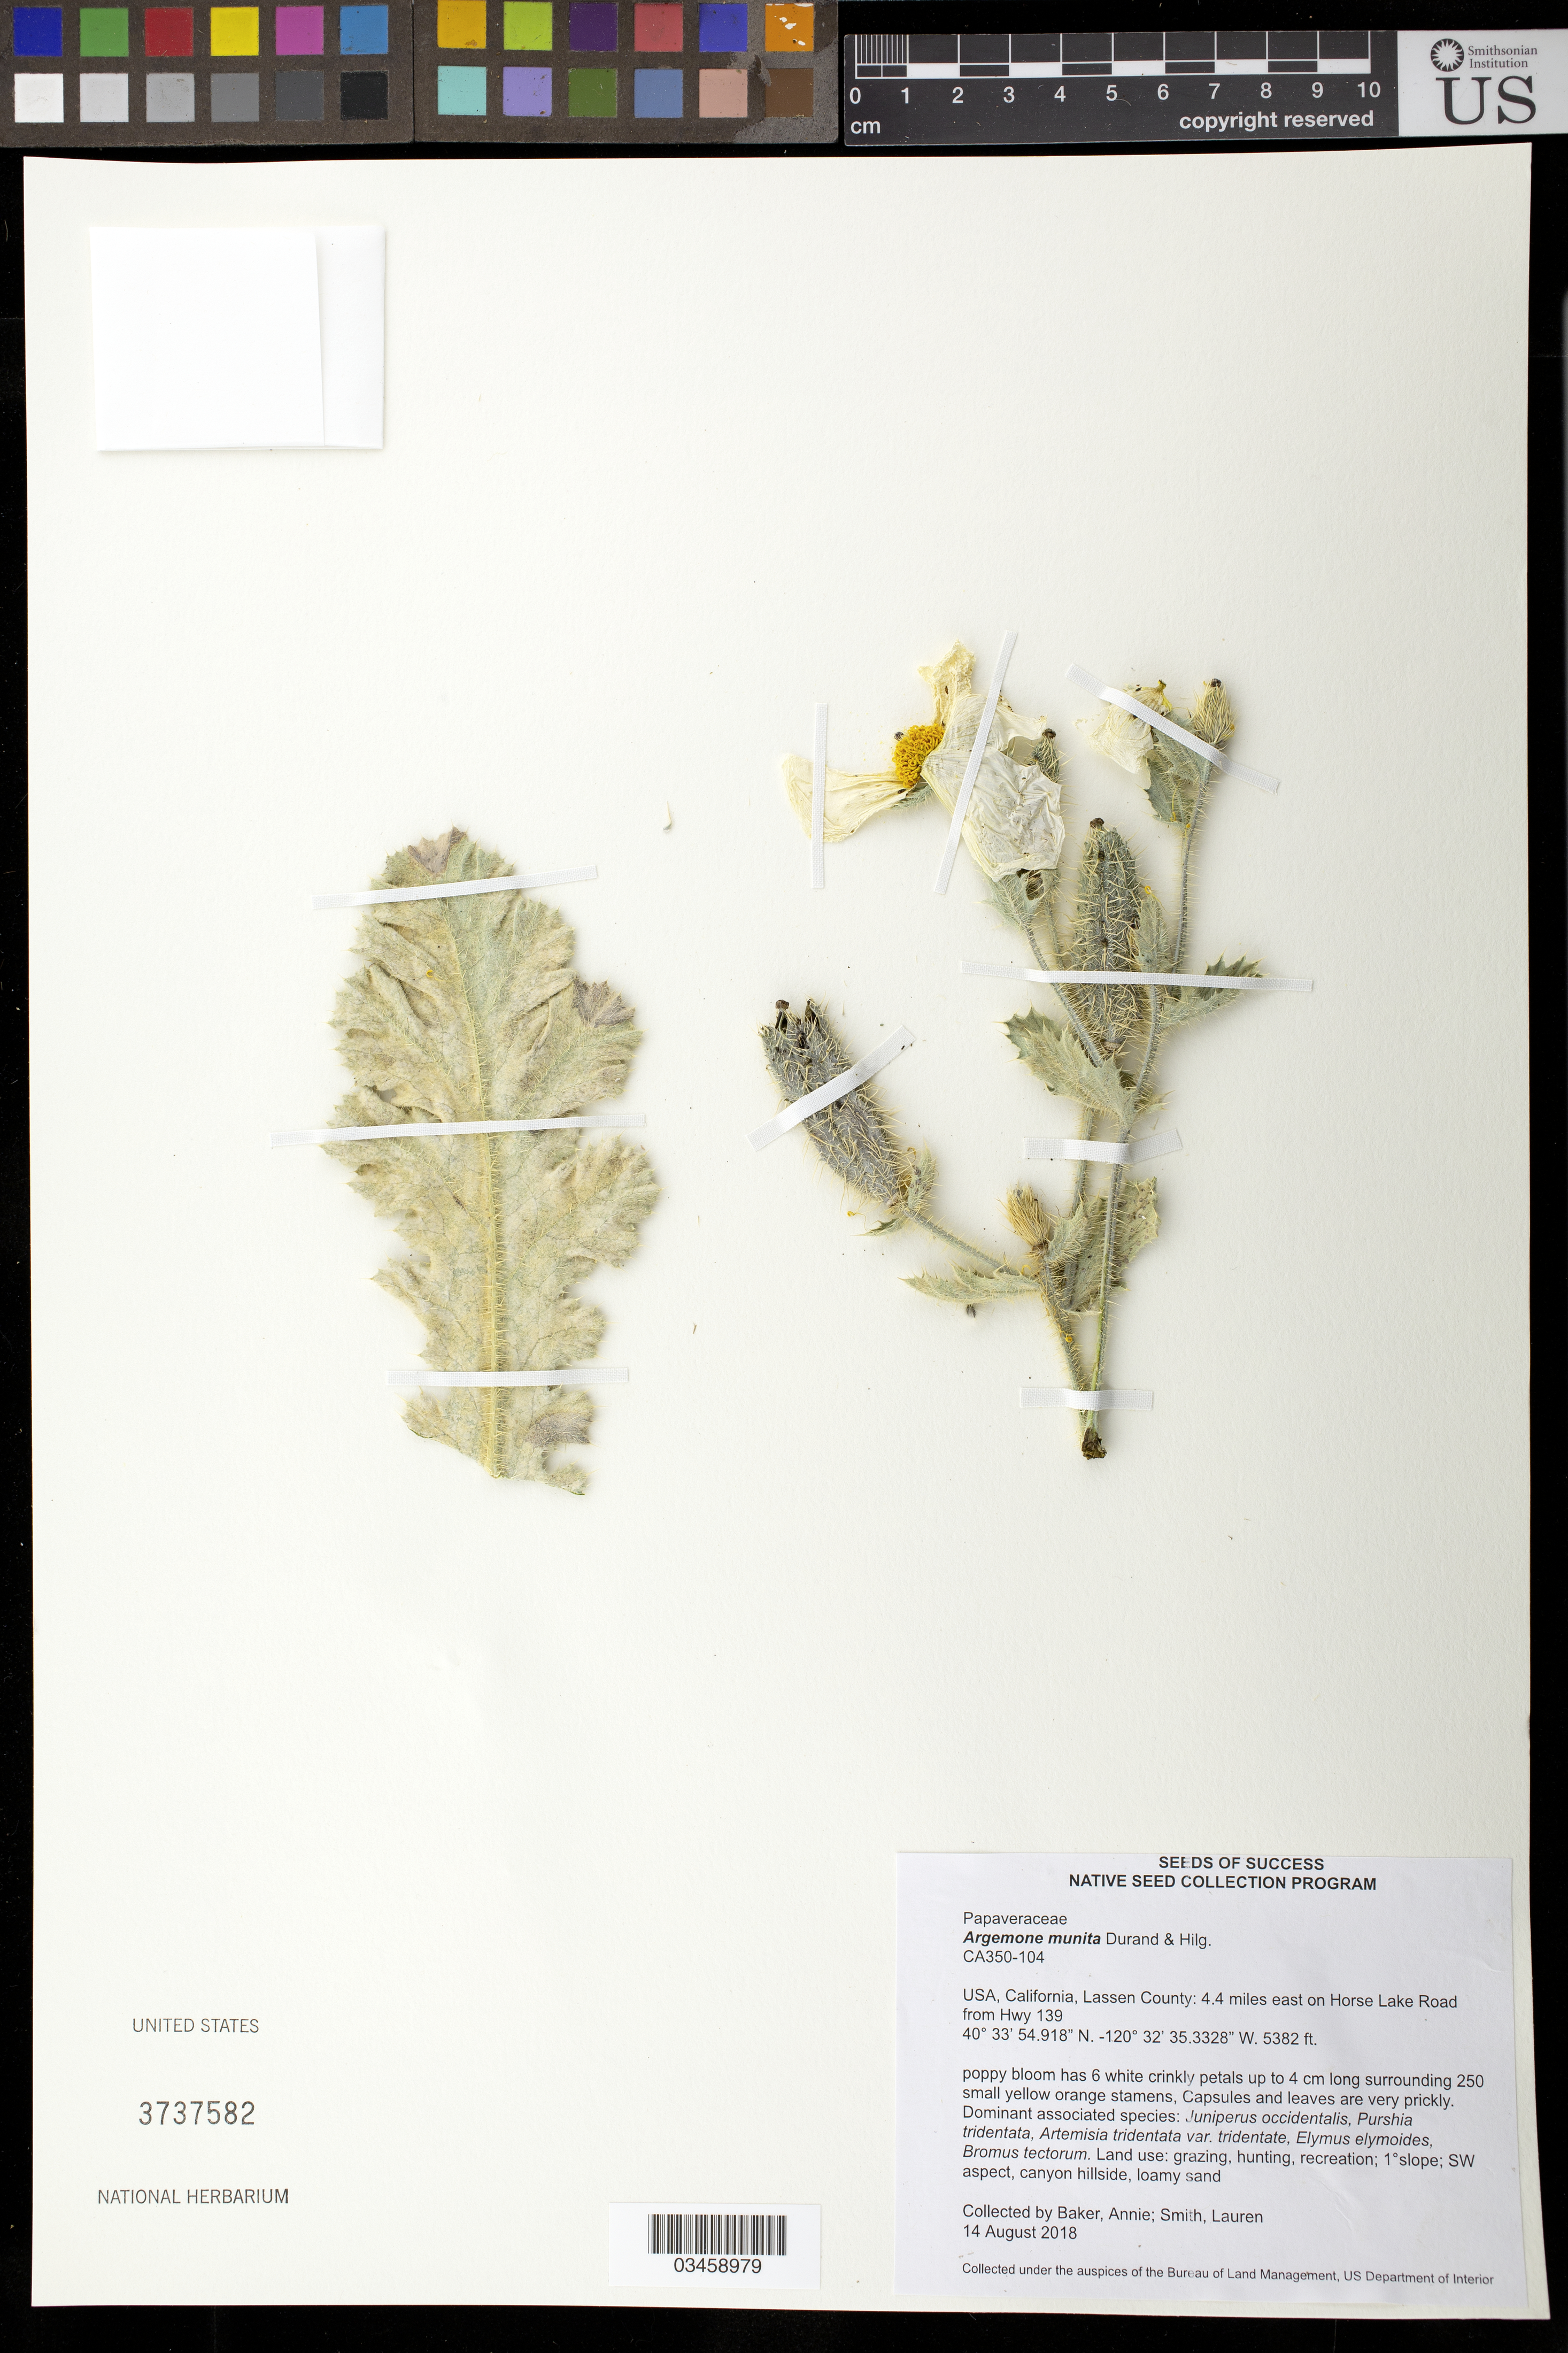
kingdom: Plantae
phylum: Tracheophyta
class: Magnoliopsida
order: Ranunculales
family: Papaveraceae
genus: Argemone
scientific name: Argemone munita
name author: Durand & Hilg.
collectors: A. Baker & L. Smith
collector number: CA350-104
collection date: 2018-08-14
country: United States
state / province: California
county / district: Lassen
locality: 4.4 mi. E on Hoese Lake Road from Hwy 139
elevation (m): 1640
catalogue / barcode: US 3737582